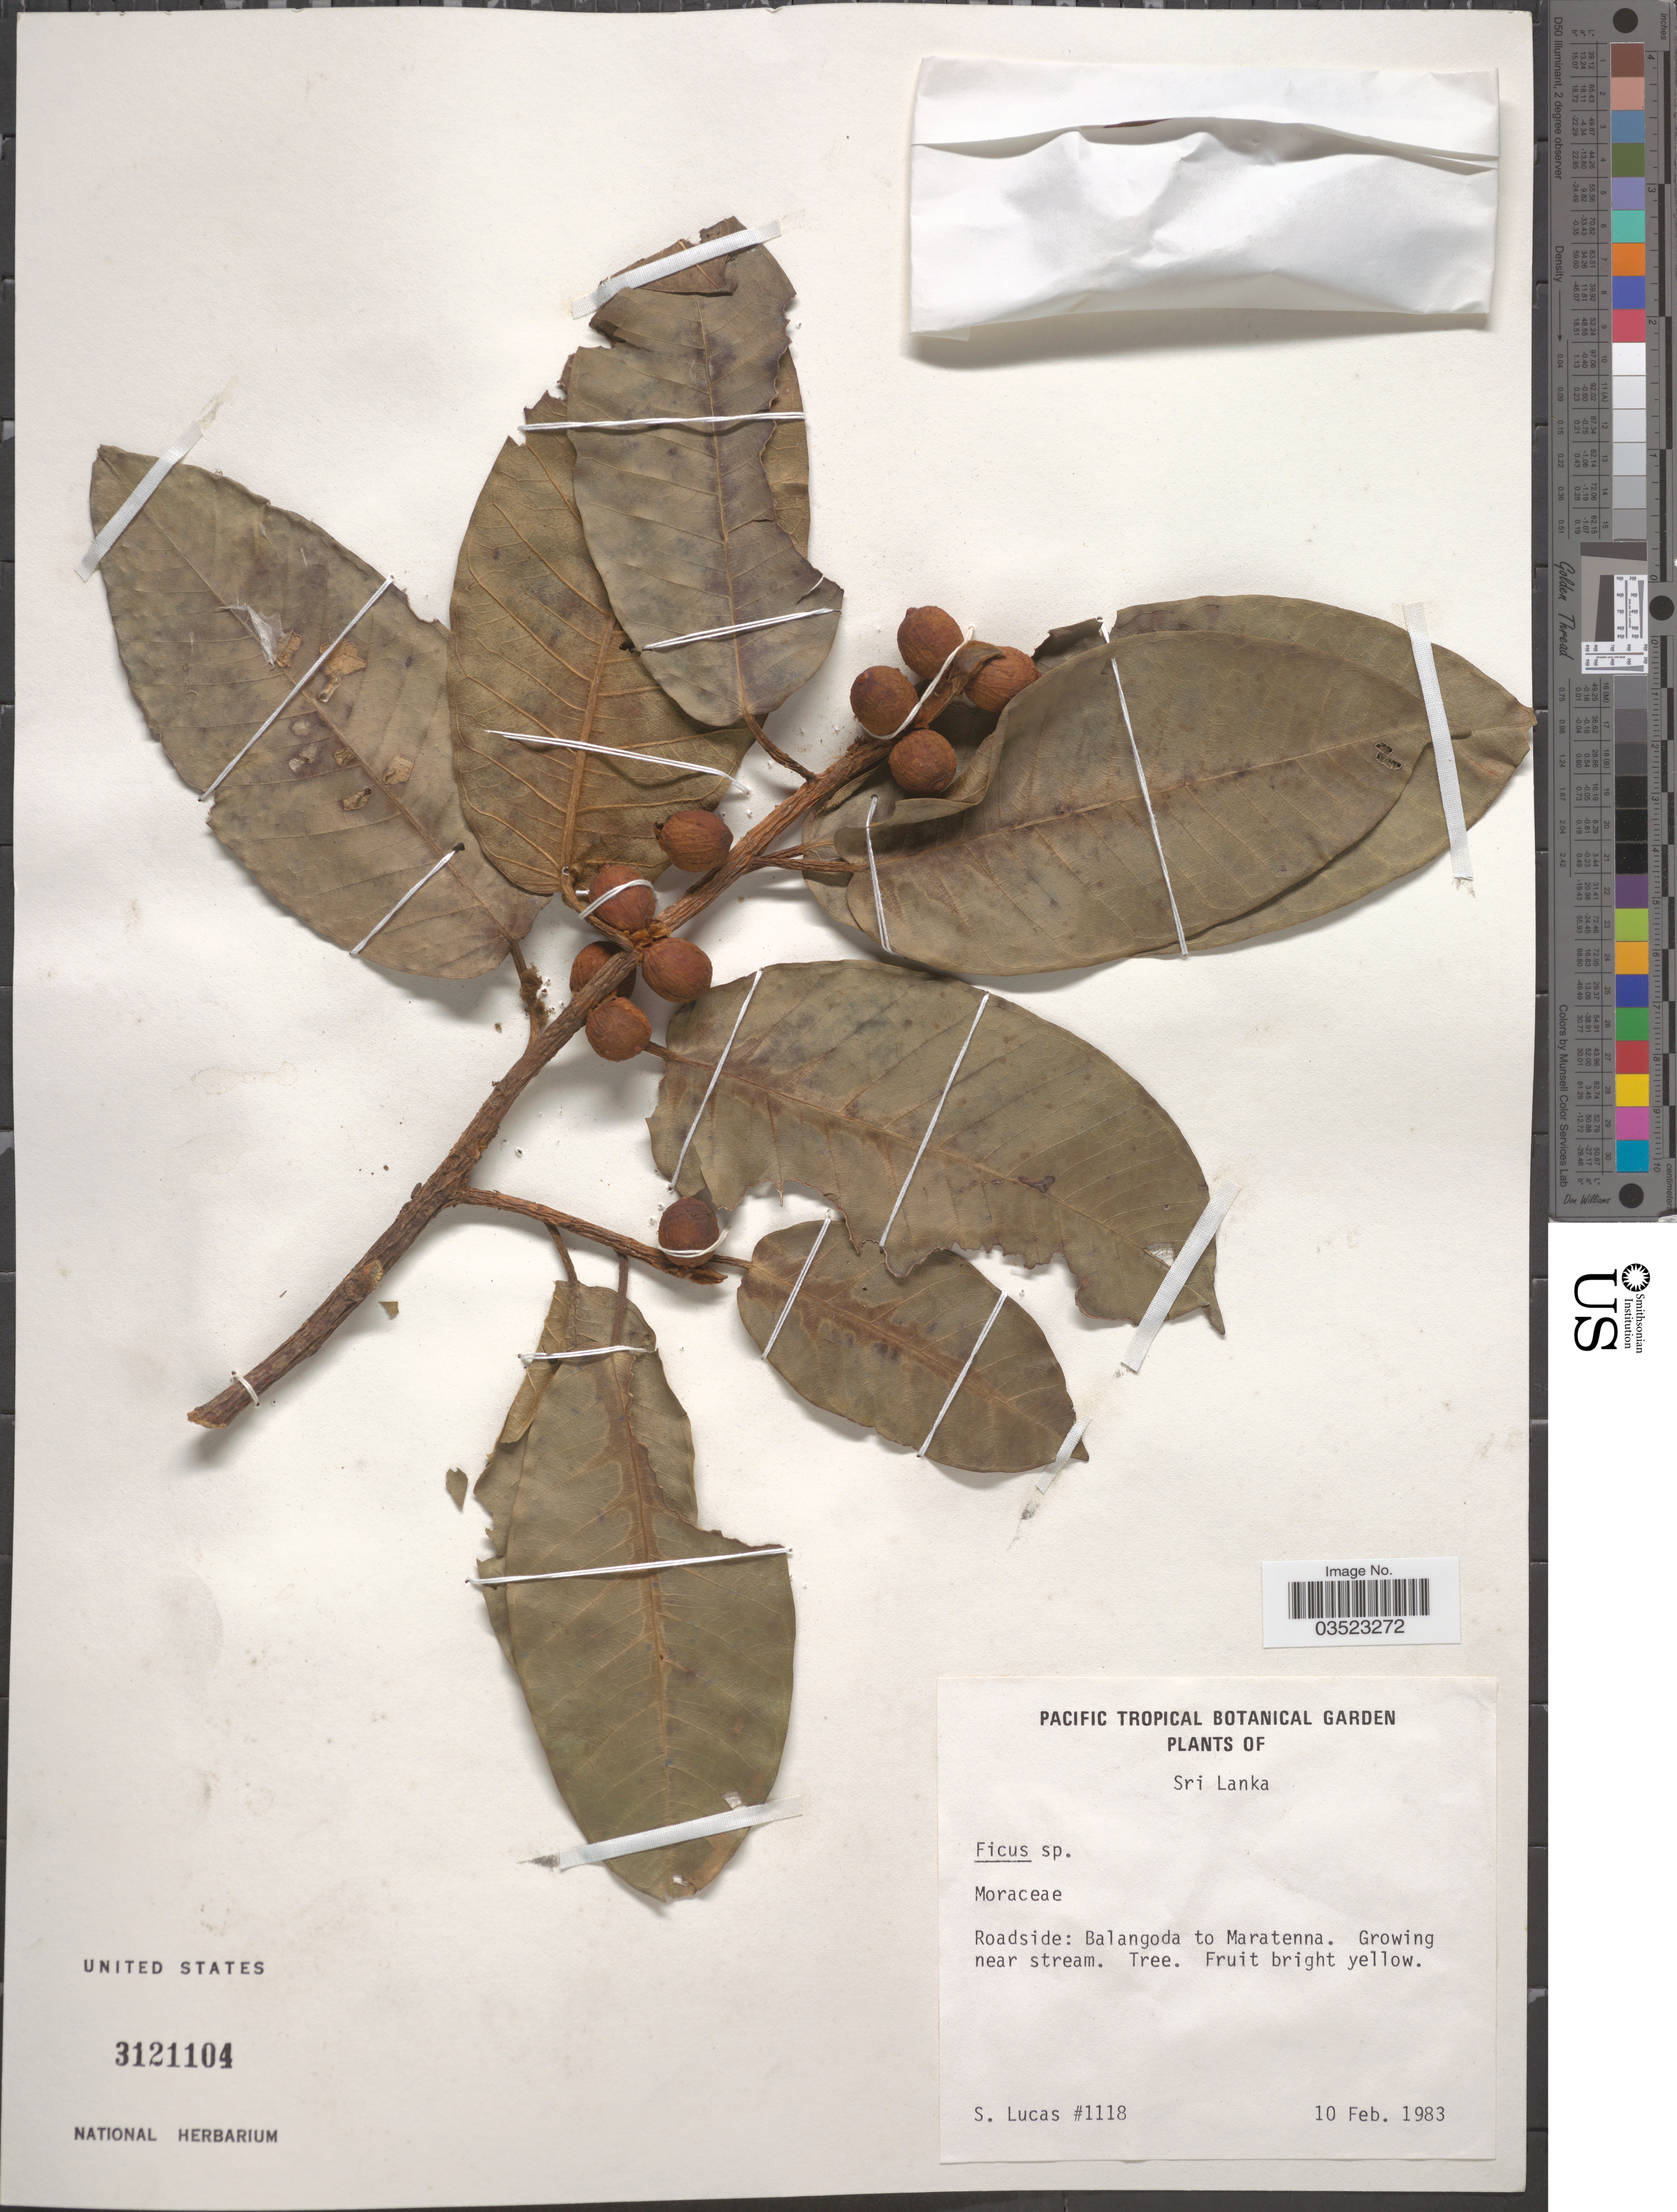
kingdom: Plantae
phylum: Tracheophyta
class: Magnoliopsida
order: Rosales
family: Moraceae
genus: Ficus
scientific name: Ficus sp.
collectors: S. Lucas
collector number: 1118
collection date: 1983-02-10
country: Sri Lanka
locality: Roadside: Balangoda to Maratenna.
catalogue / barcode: US 3121104